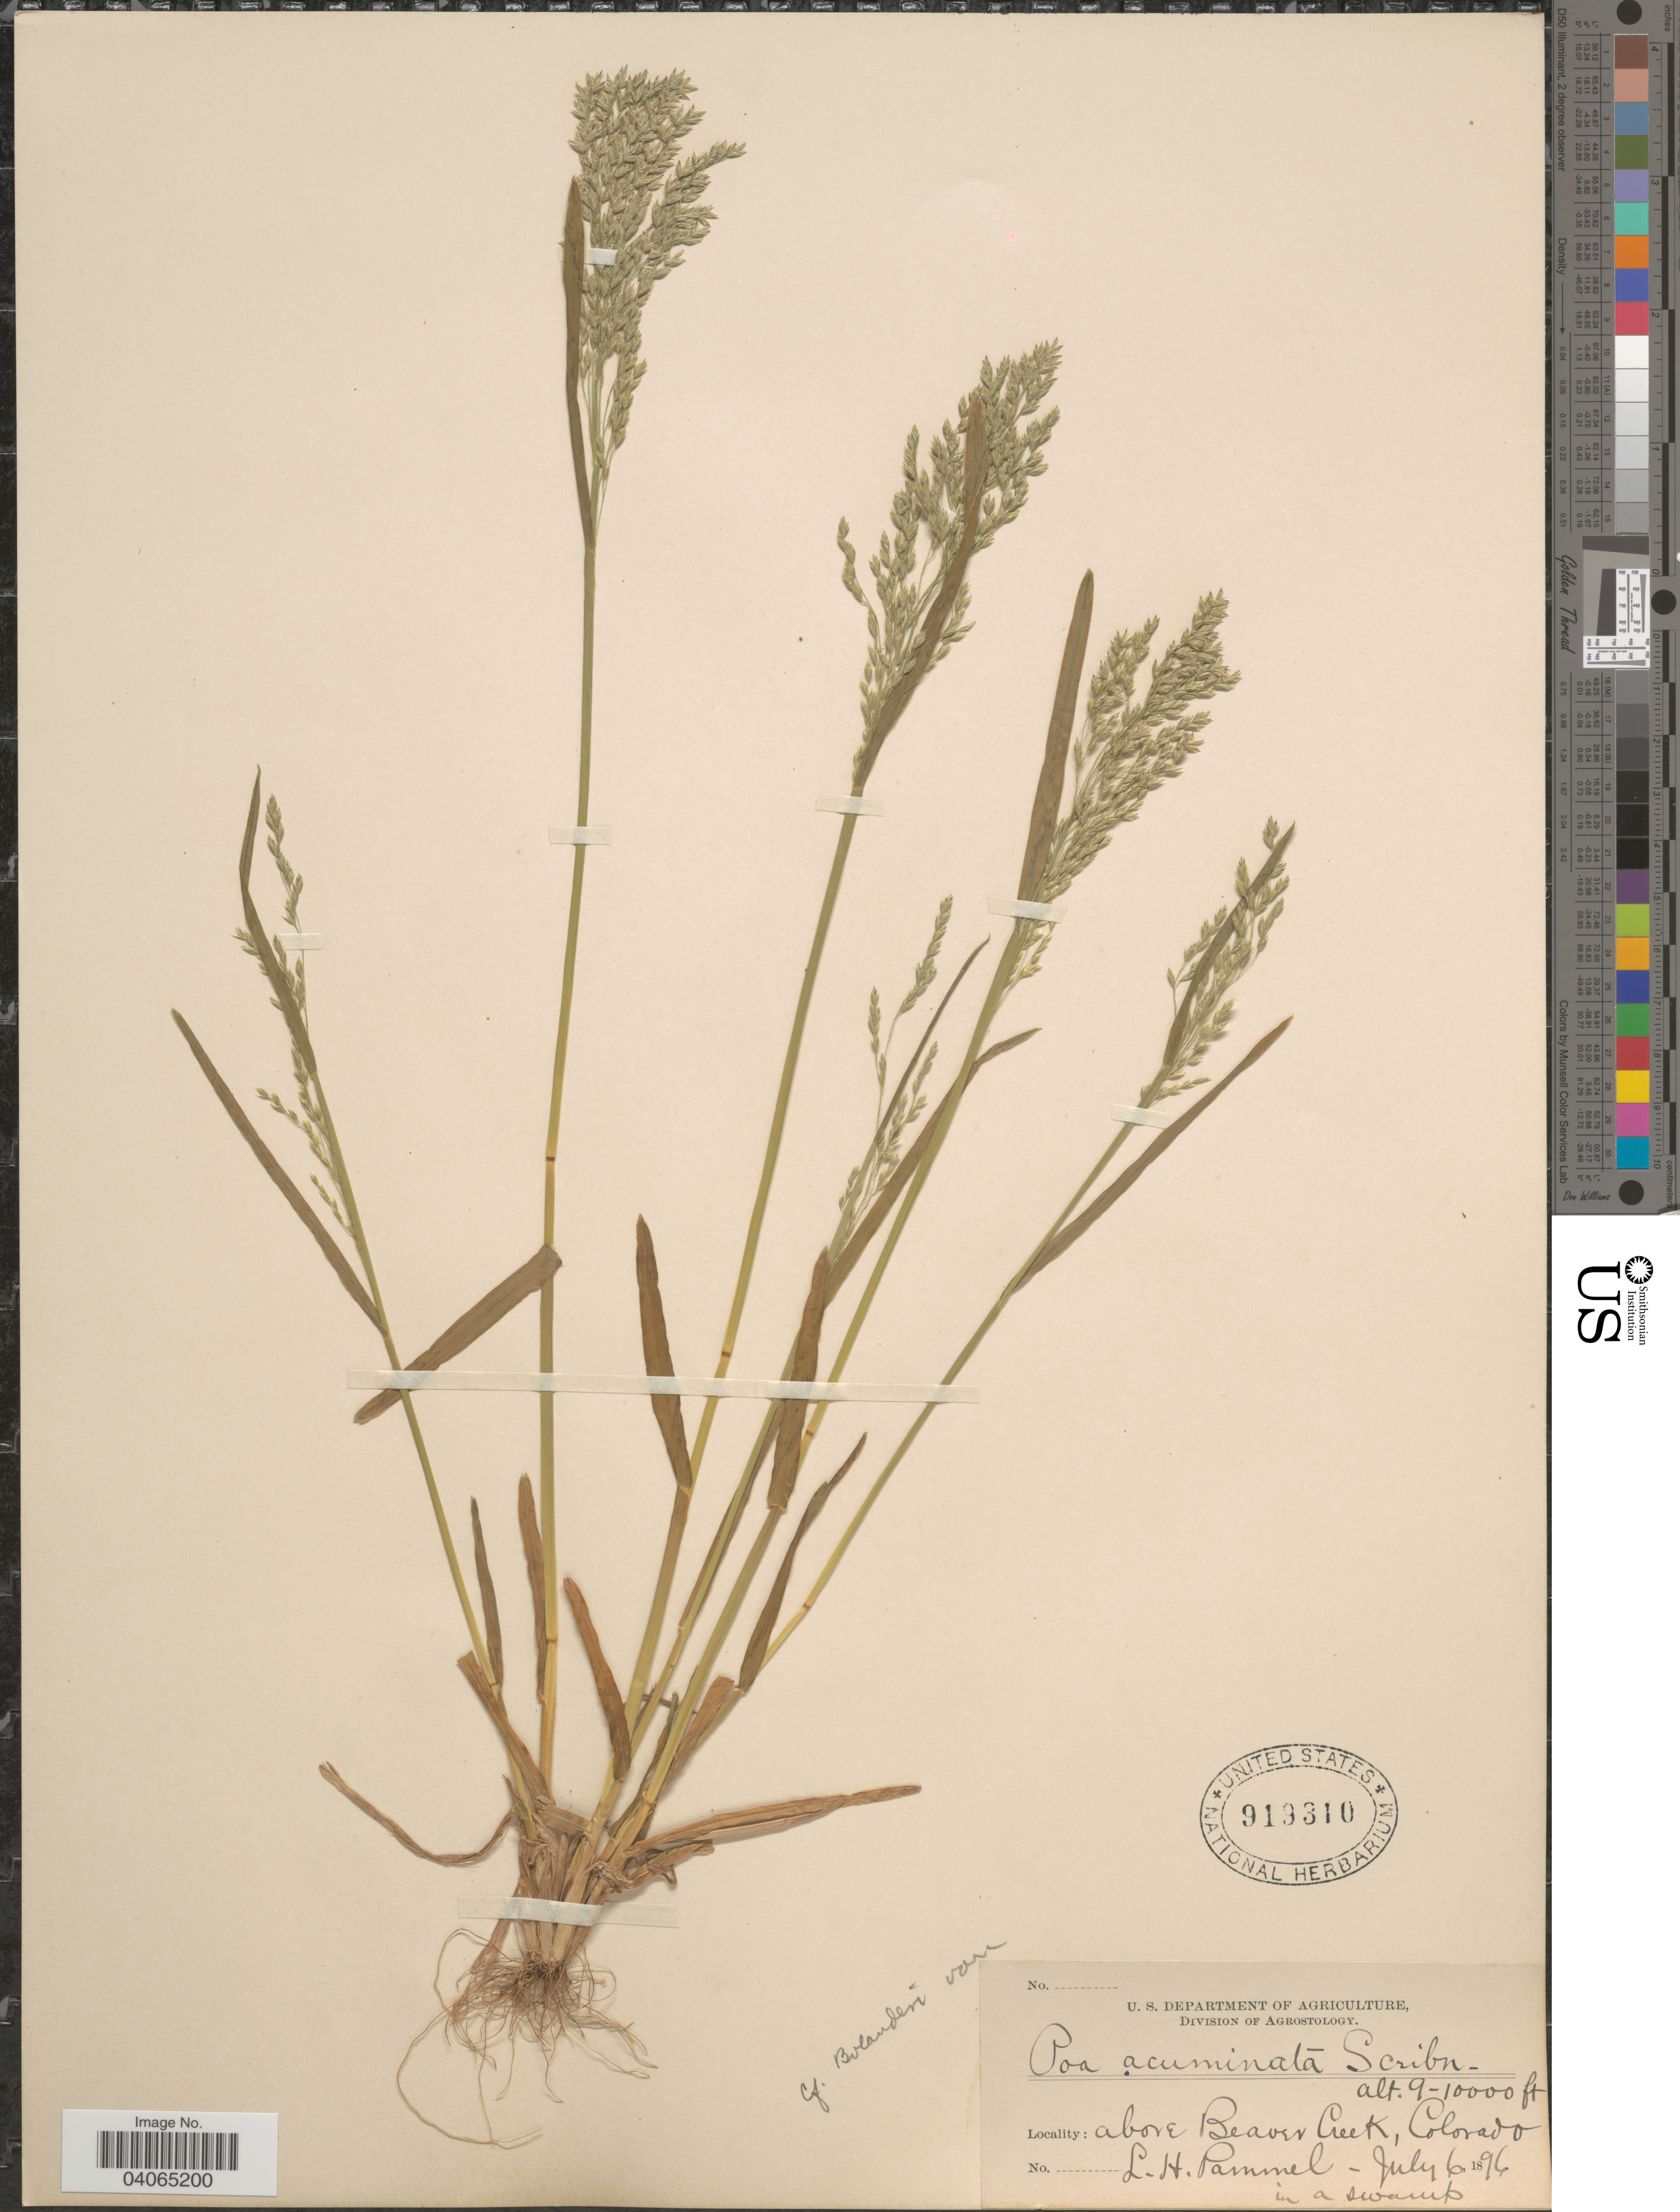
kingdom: Plantae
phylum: Tracheophyta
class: Liliopsida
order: Poales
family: Poaceae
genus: Poa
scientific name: Poa reflexa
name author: Vasey & Scribn.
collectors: L. Pammell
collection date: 1896-07-06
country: United States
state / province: Colorado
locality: Above Beaver Creek.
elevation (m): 2743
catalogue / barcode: US 919310